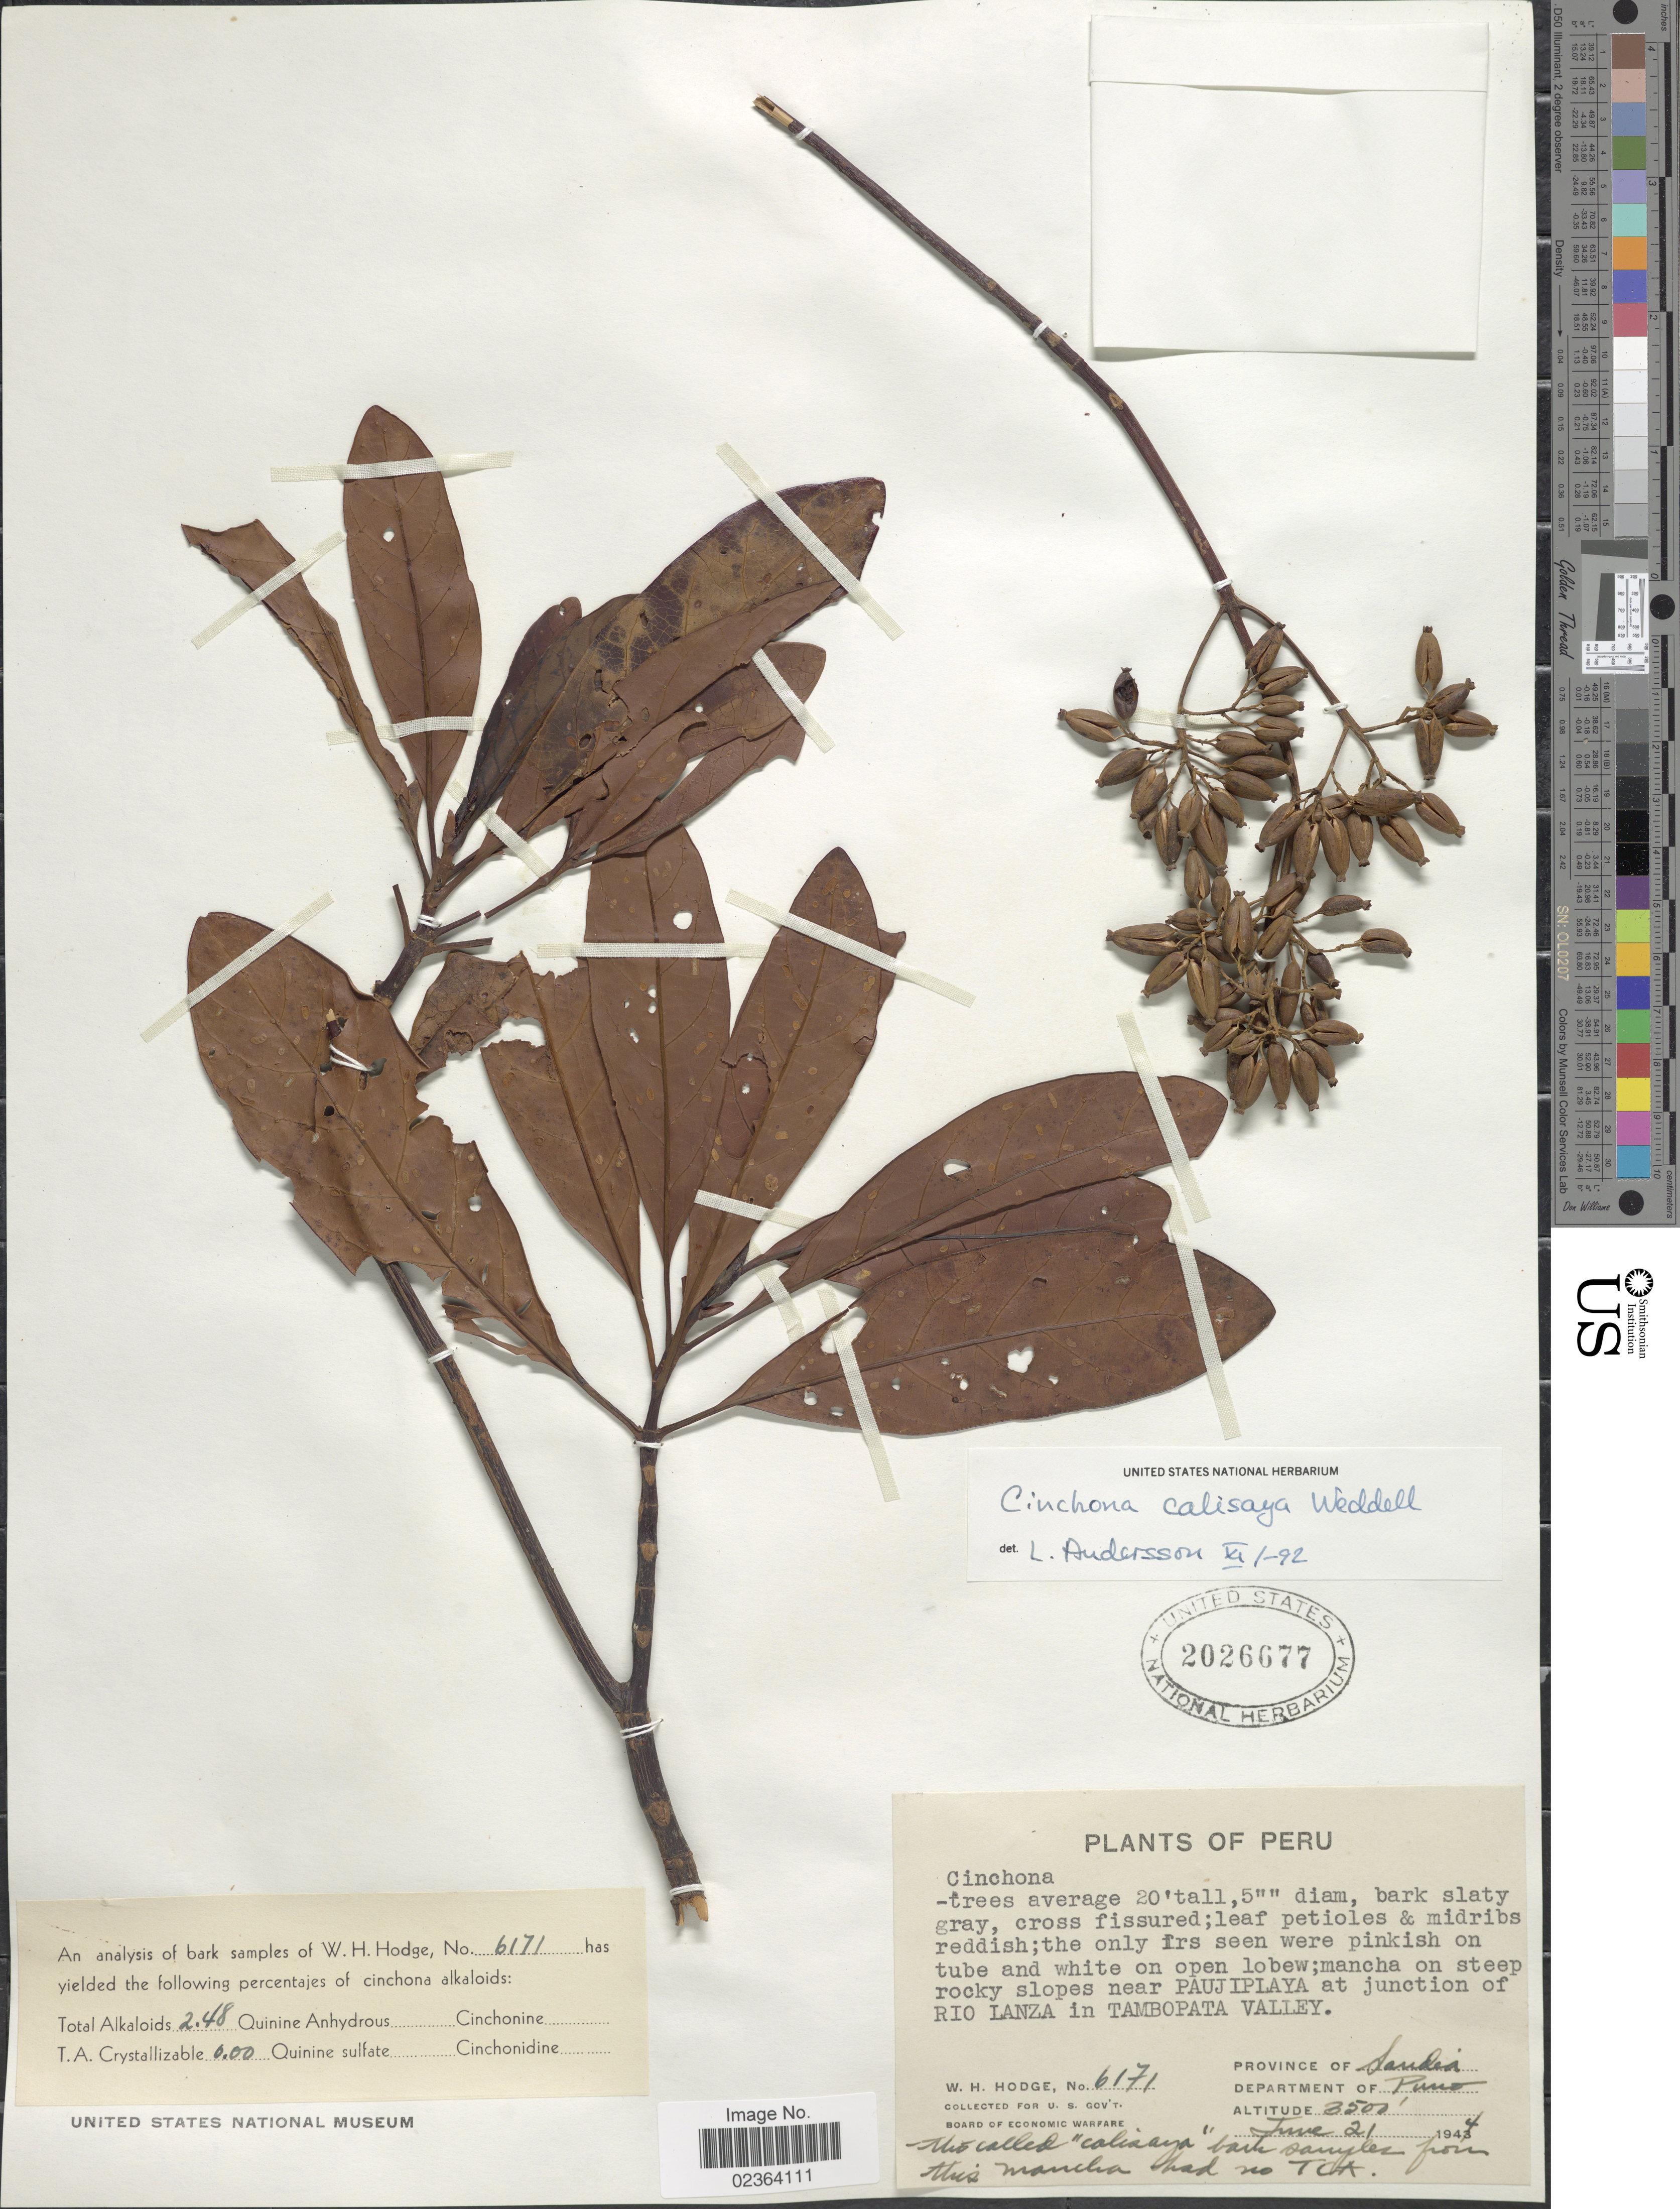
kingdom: Plantae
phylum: Tracheophyta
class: Magnoliopsida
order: Gentianales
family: Rubiaceae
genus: Cinchona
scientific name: Cinchona calisaya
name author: Wedd.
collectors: W. Hodge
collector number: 6171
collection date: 1944-06-21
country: Peru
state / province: Puno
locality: Province of Sandia, Department of Puno, mancha on steep rocky slopes near Paujiplaya at junction of Rio Lanza in Tambopata Valley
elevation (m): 1067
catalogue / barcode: US 2026677